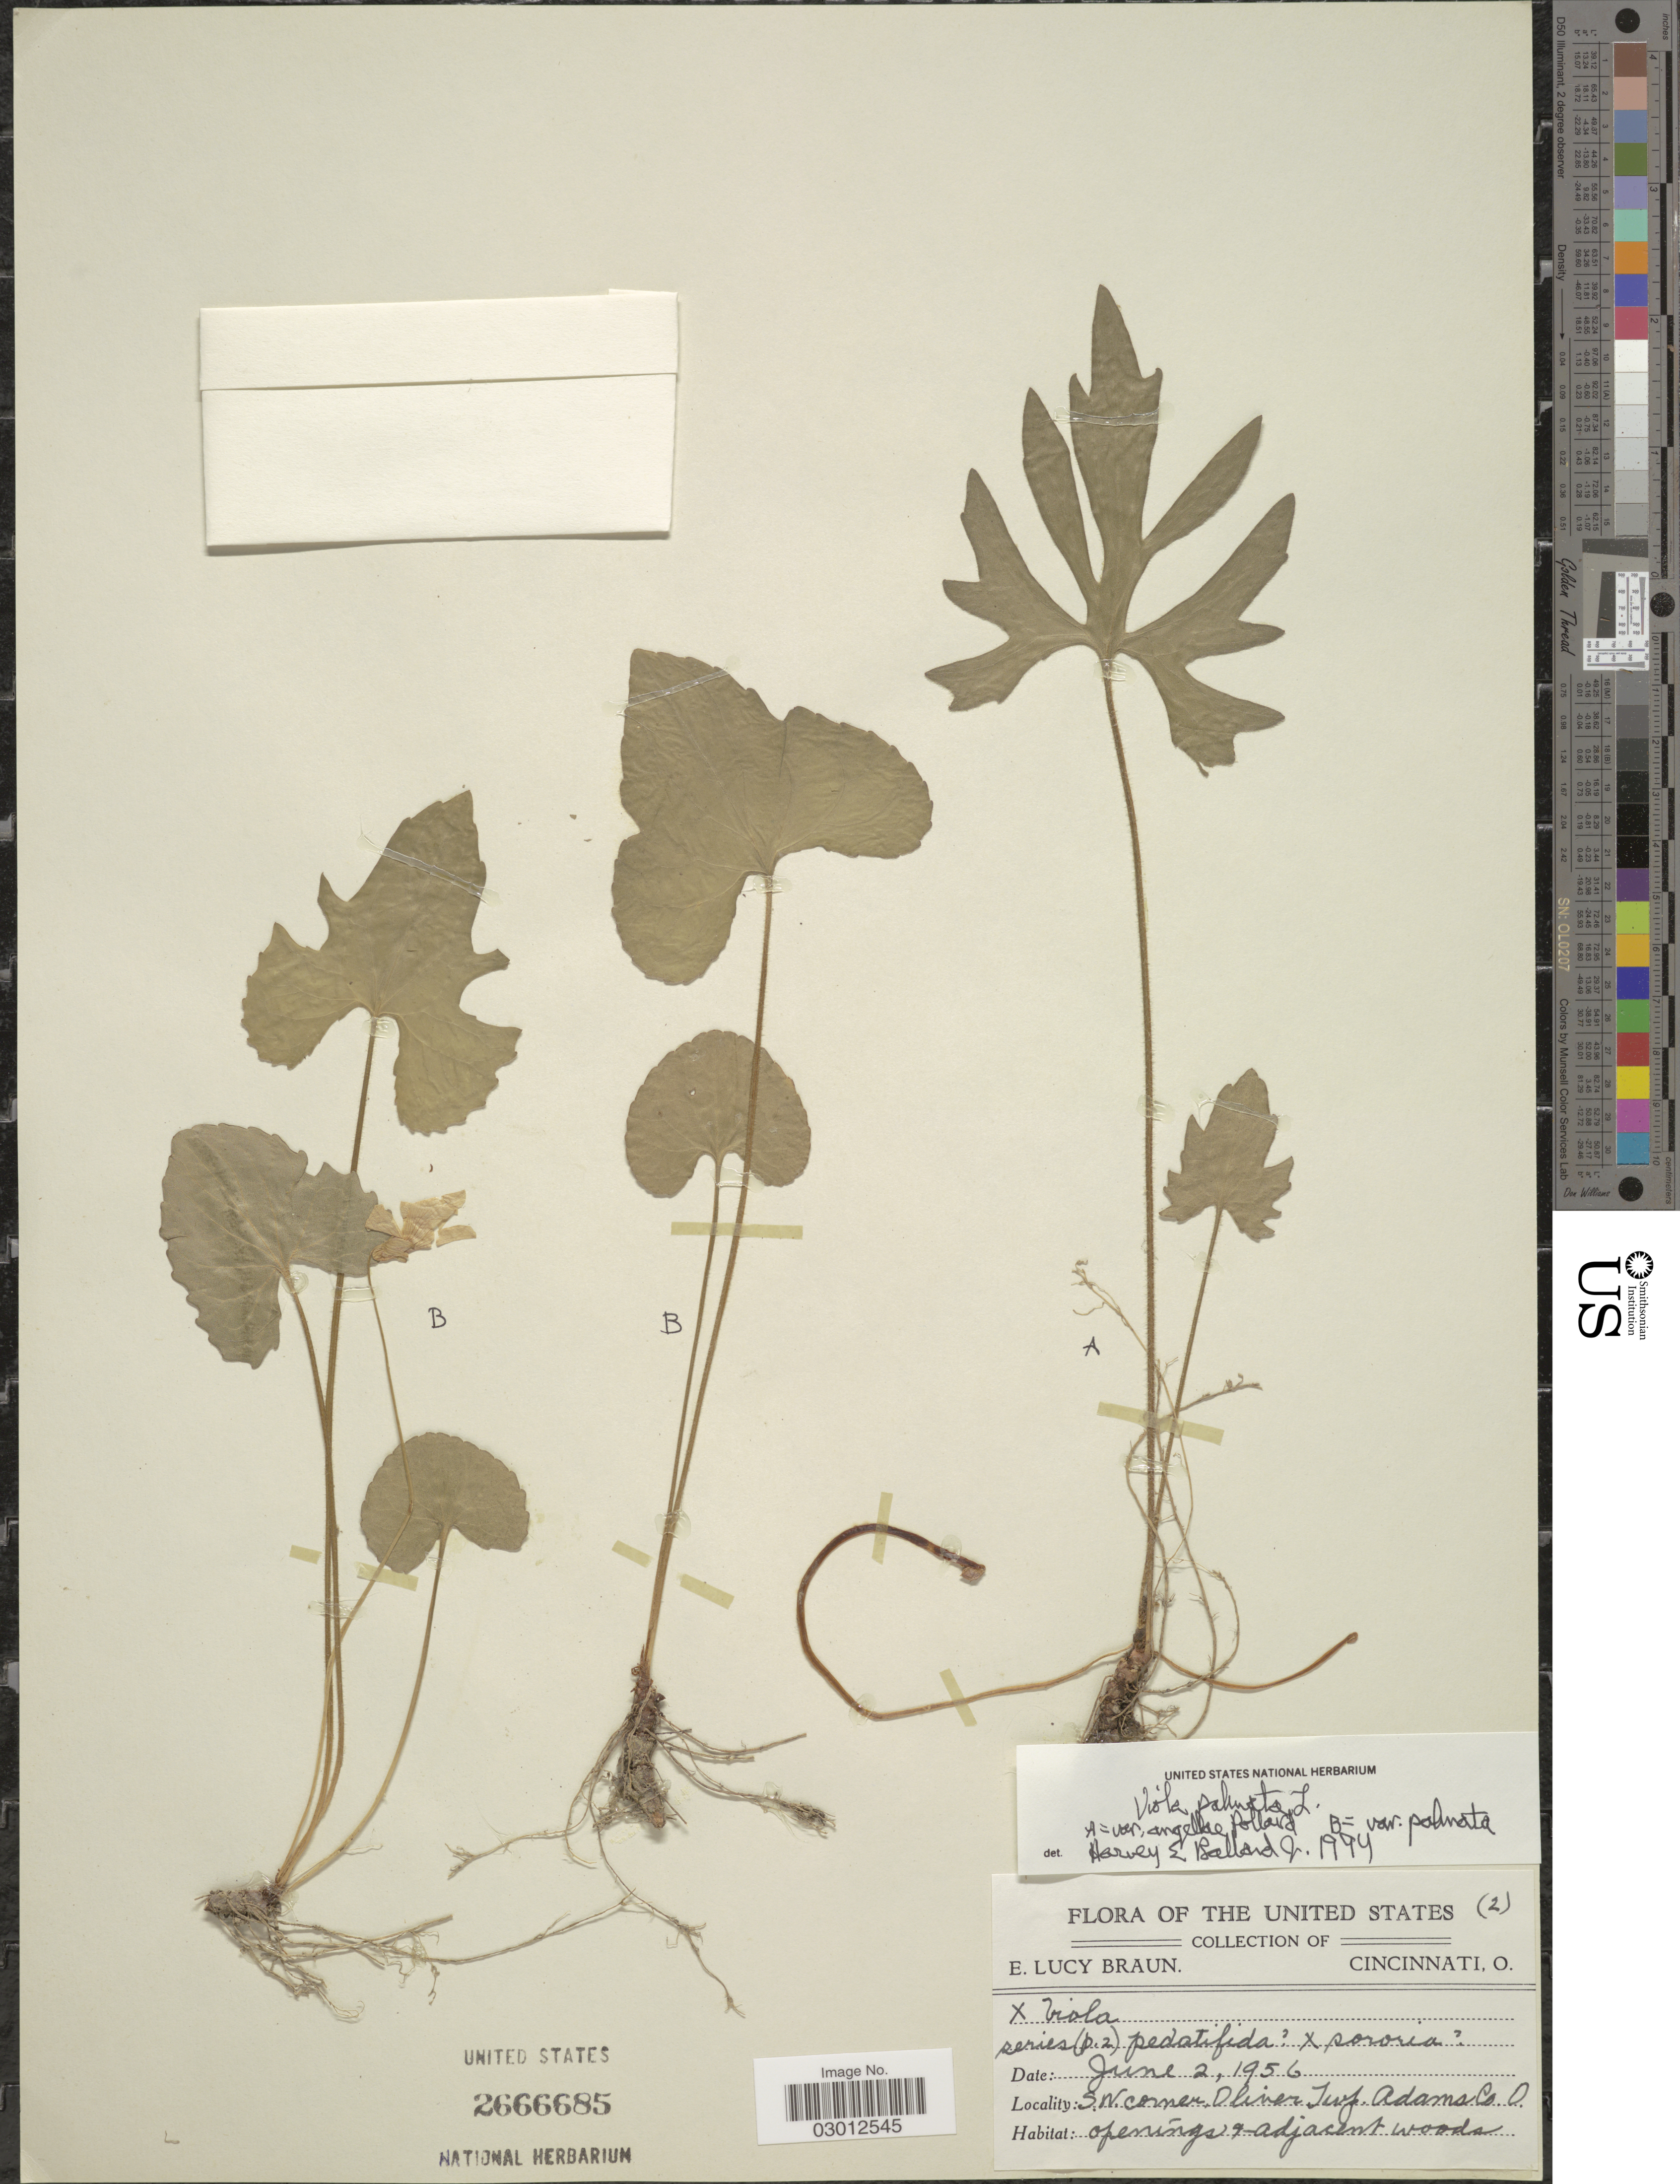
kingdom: Plantae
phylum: Tracheophyta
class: Magnoliopsida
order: Malpighiales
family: Violaceae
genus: Viola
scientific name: Viola palmata var. palmata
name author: L.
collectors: E. L. Braun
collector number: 2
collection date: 1956-06-02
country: United States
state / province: Ohio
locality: S.W. corner, Oliver Twp. Adams Co.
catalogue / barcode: US 2666685